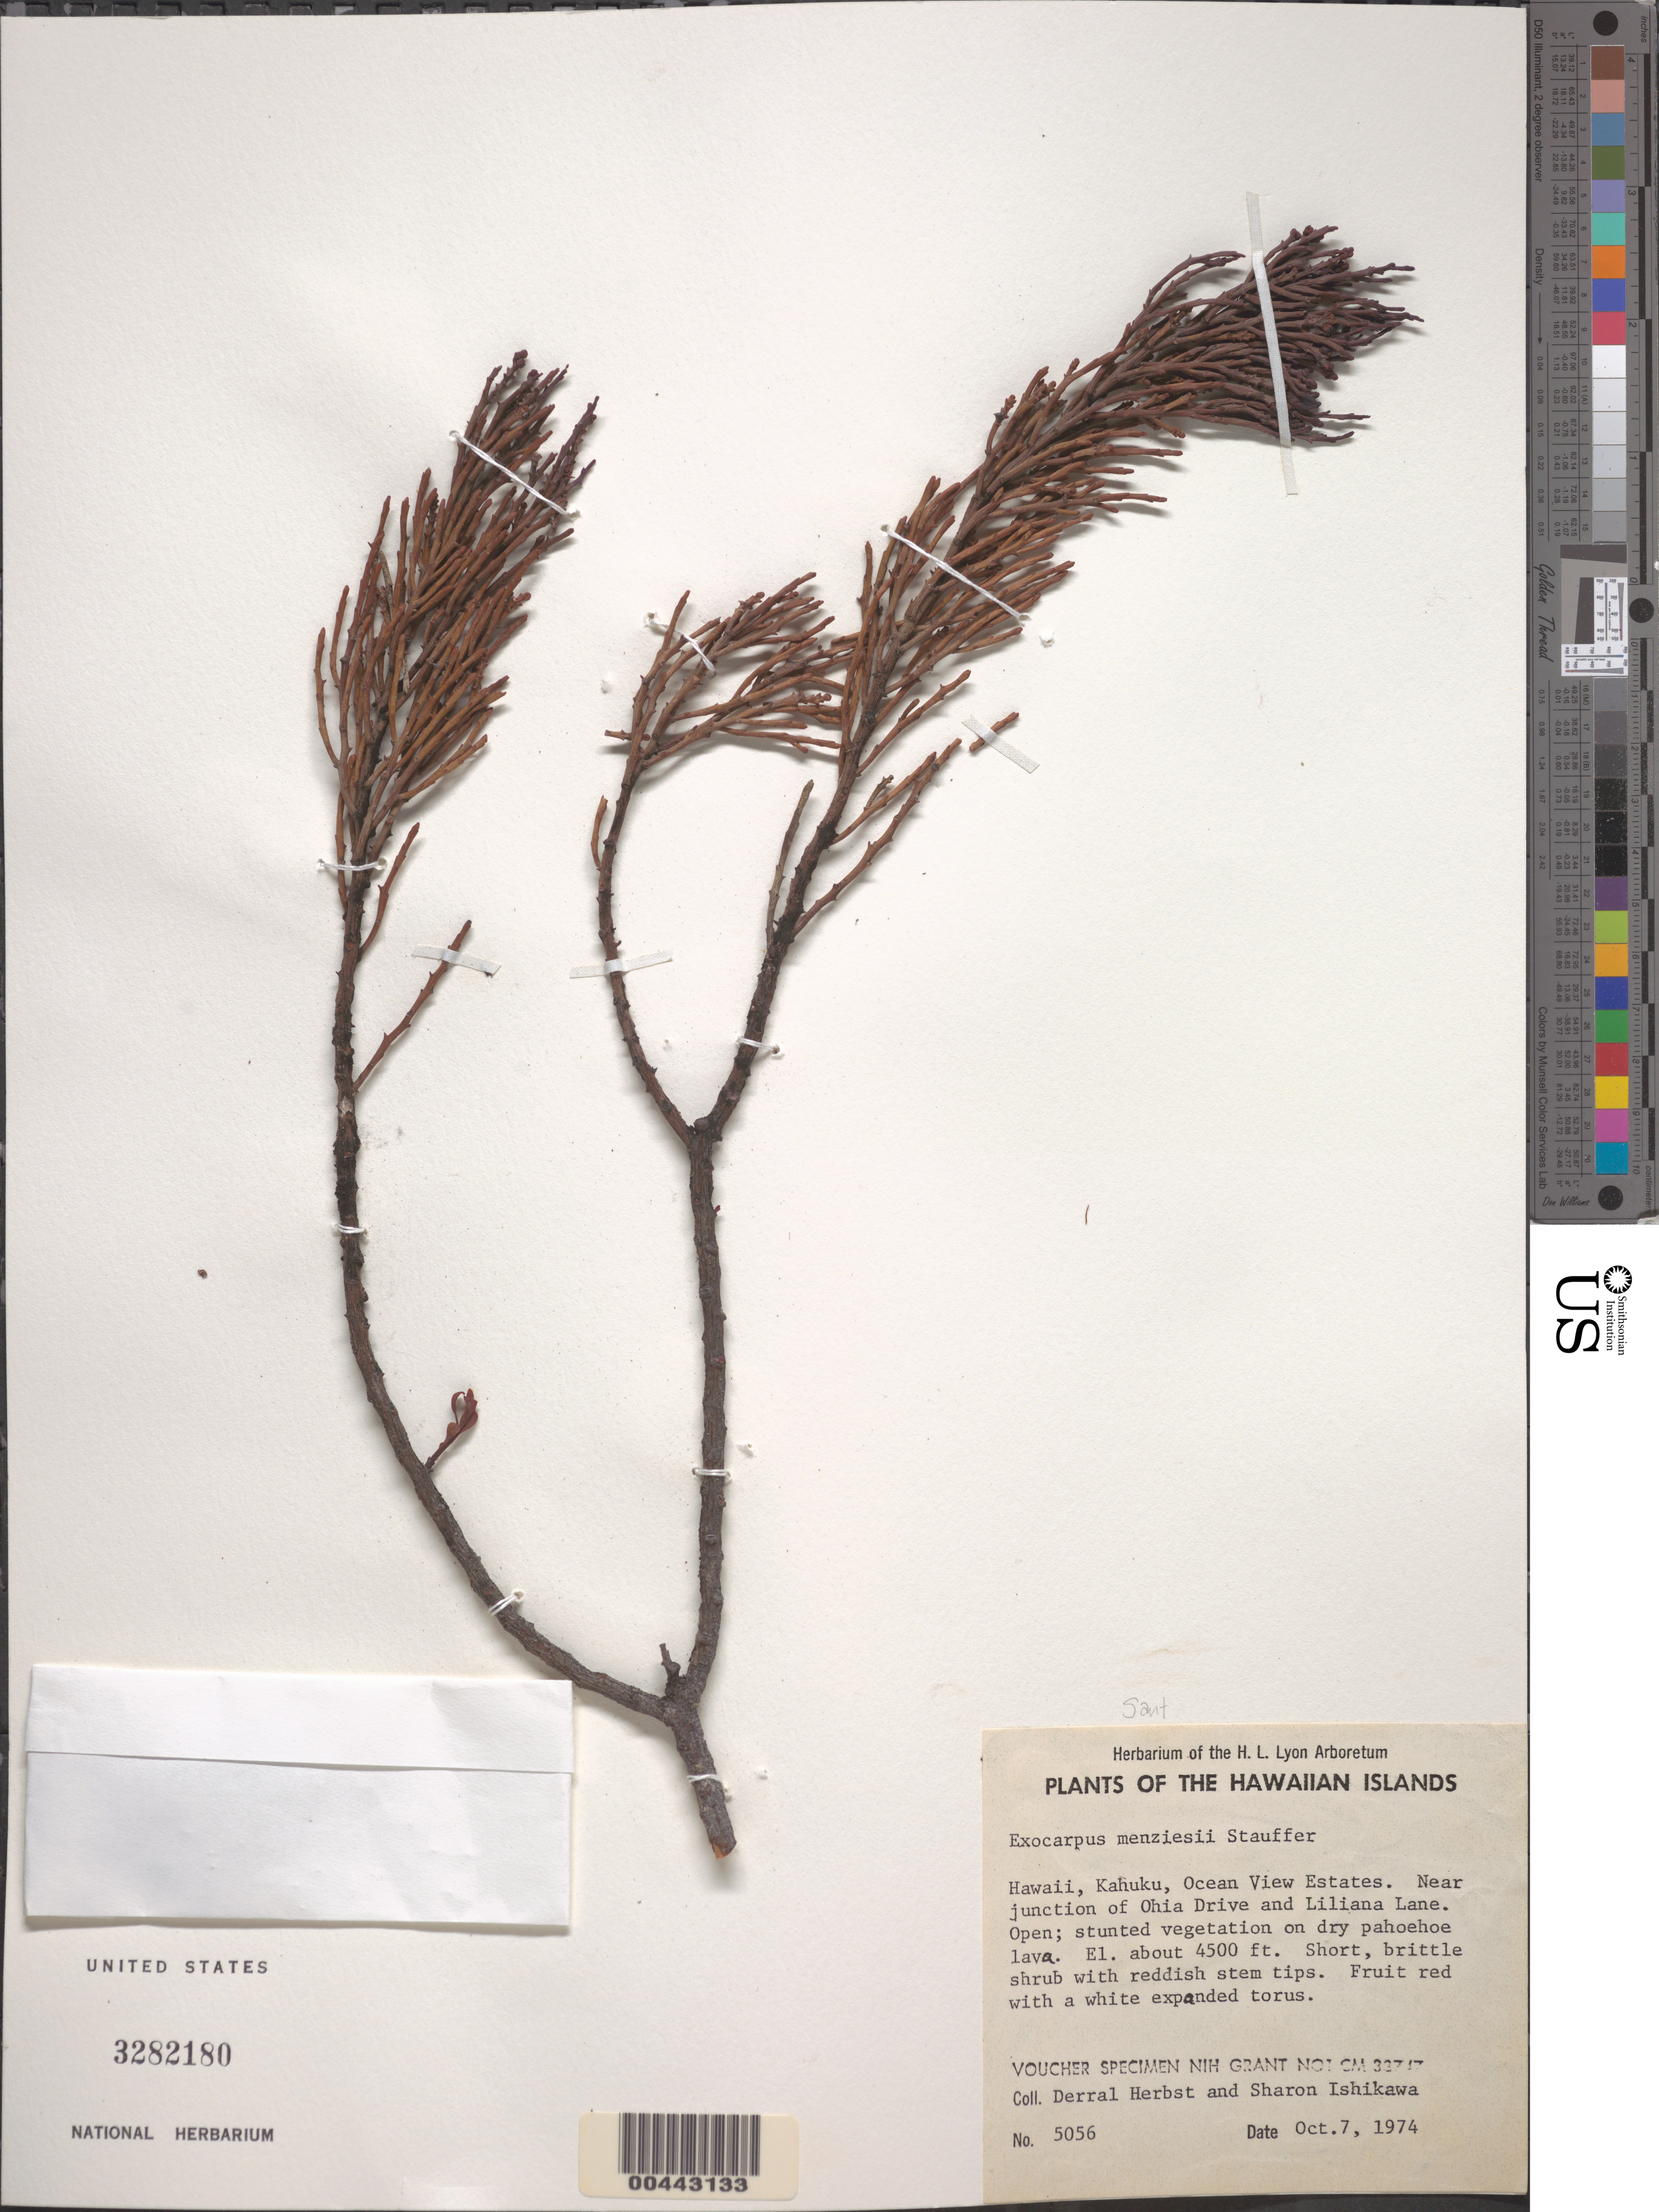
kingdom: Plantae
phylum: Tracheophyta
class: Magnoliopsida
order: Santalales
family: Santalaceae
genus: Exocarpos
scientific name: Exocarpos menziesii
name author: Stauffer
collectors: D. R. Herbst & S. Ishikawa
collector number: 5056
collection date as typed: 7 Oct 1974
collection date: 1974-10-07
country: United States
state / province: Hawaii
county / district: Hawaii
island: Hawaii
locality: Kahuku, Ocean View Estates, near junction of Ohia Drive and Liliana Lane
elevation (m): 1372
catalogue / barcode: US 3282180